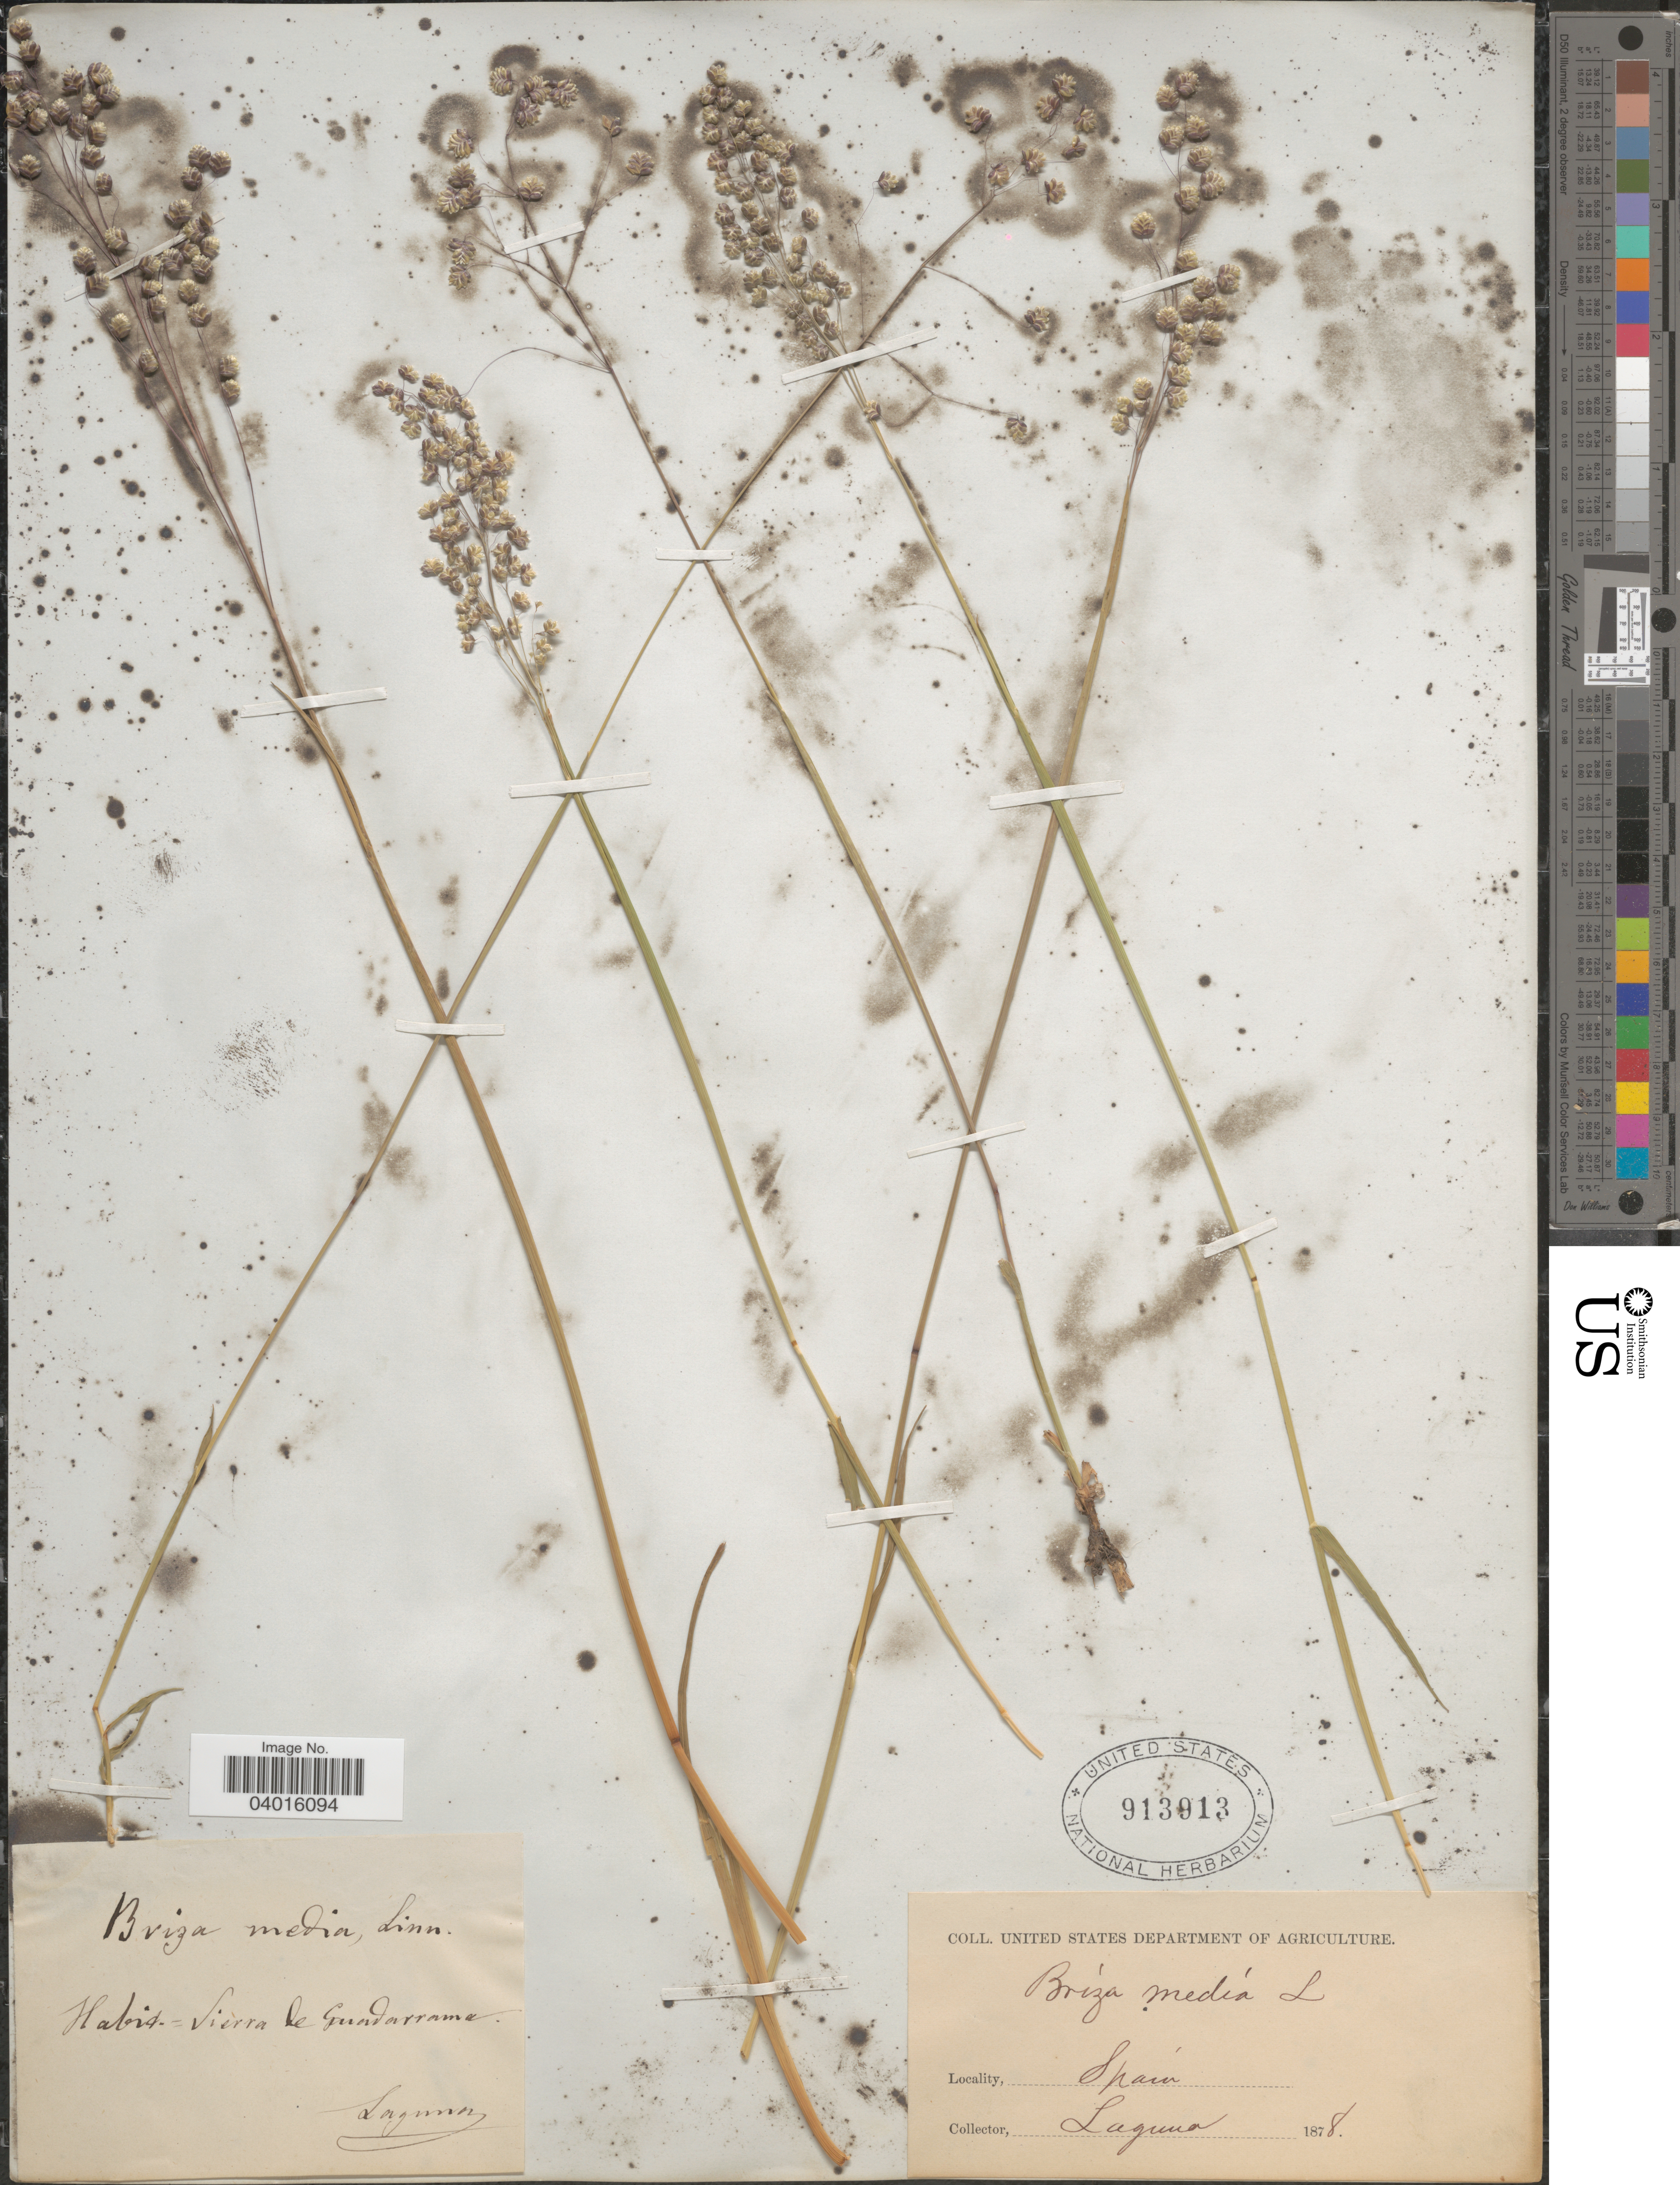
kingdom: Plantae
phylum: Tracheophyta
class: Liliopsida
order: Poales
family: Poaceae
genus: Briza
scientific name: Briza media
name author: L.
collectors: -. Laguna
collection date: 1878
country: Spain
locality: Sierra de Guadarrama.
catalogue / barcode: US 913913